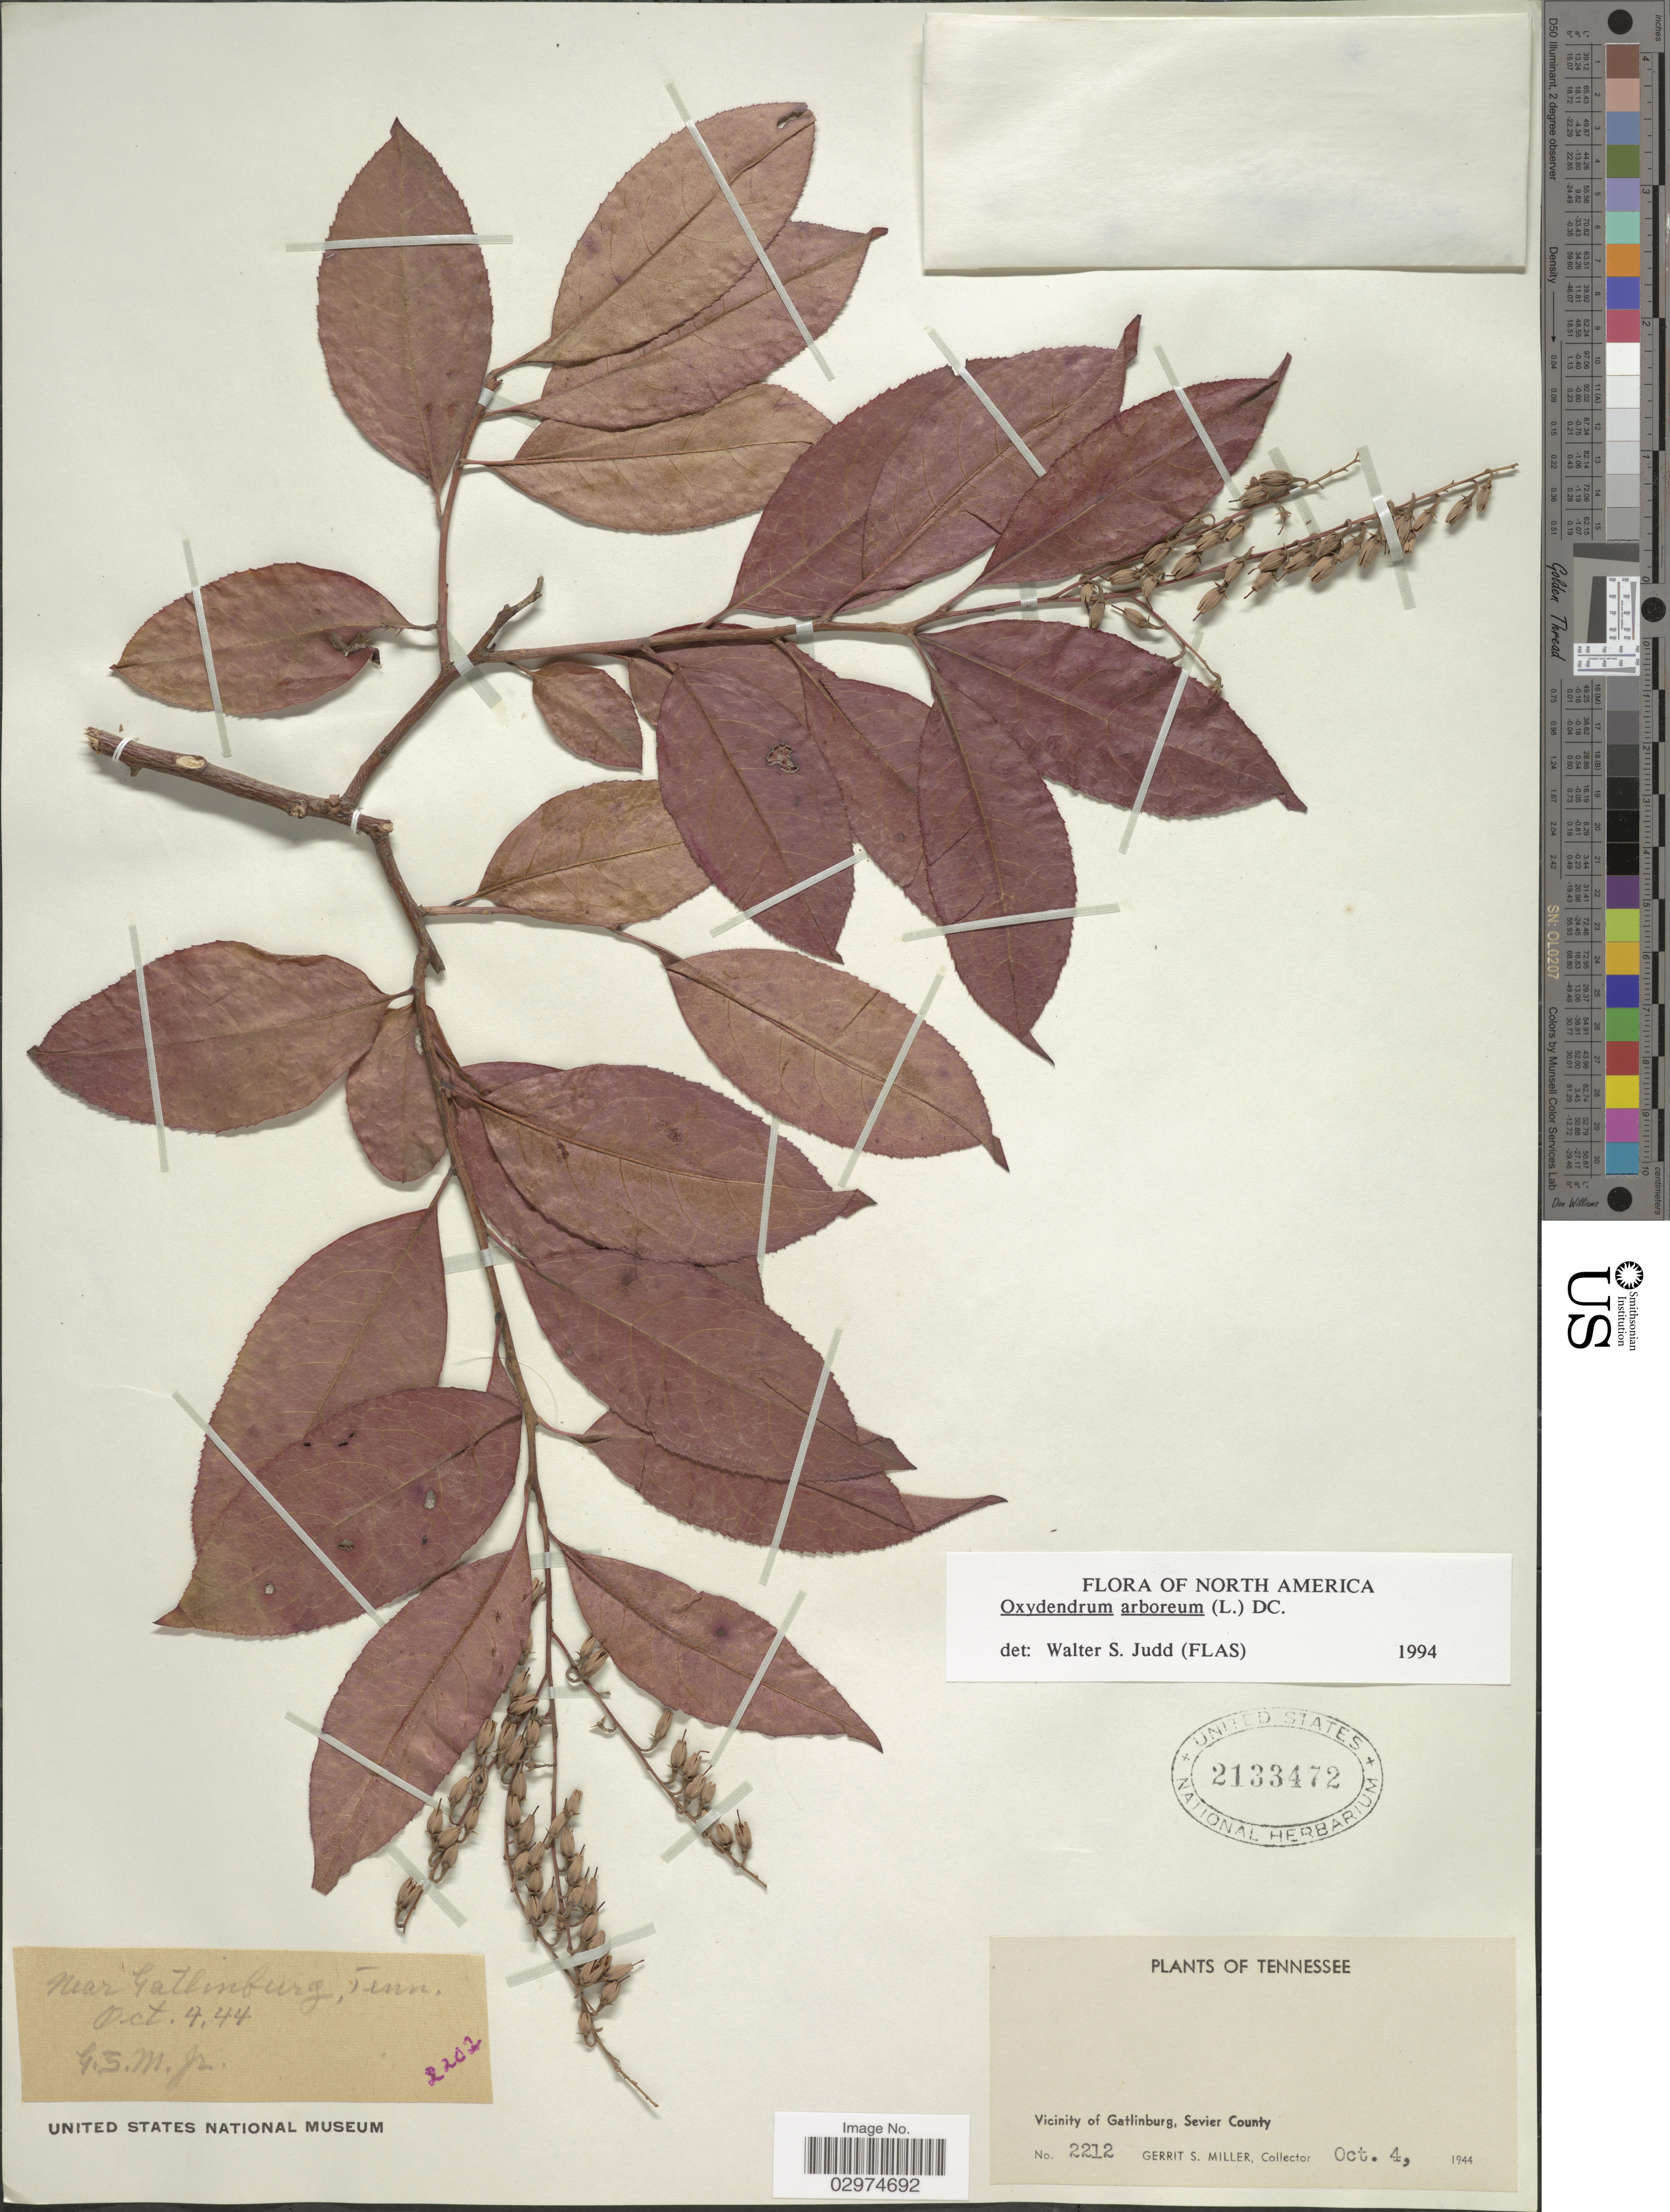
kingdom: Plantae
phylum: Tracheophyta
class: Magnoliopsida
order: Ericales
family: Ericaceae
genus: Oxydendrum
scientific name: Oxydendrum arboreum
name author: (L.) DC.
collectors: G. S. Miller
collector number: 2212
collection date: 1944-10-04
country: United States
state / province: Tennessee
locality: Vicinity of Gatlinburg, Sevier County.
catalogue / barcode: US 2133472